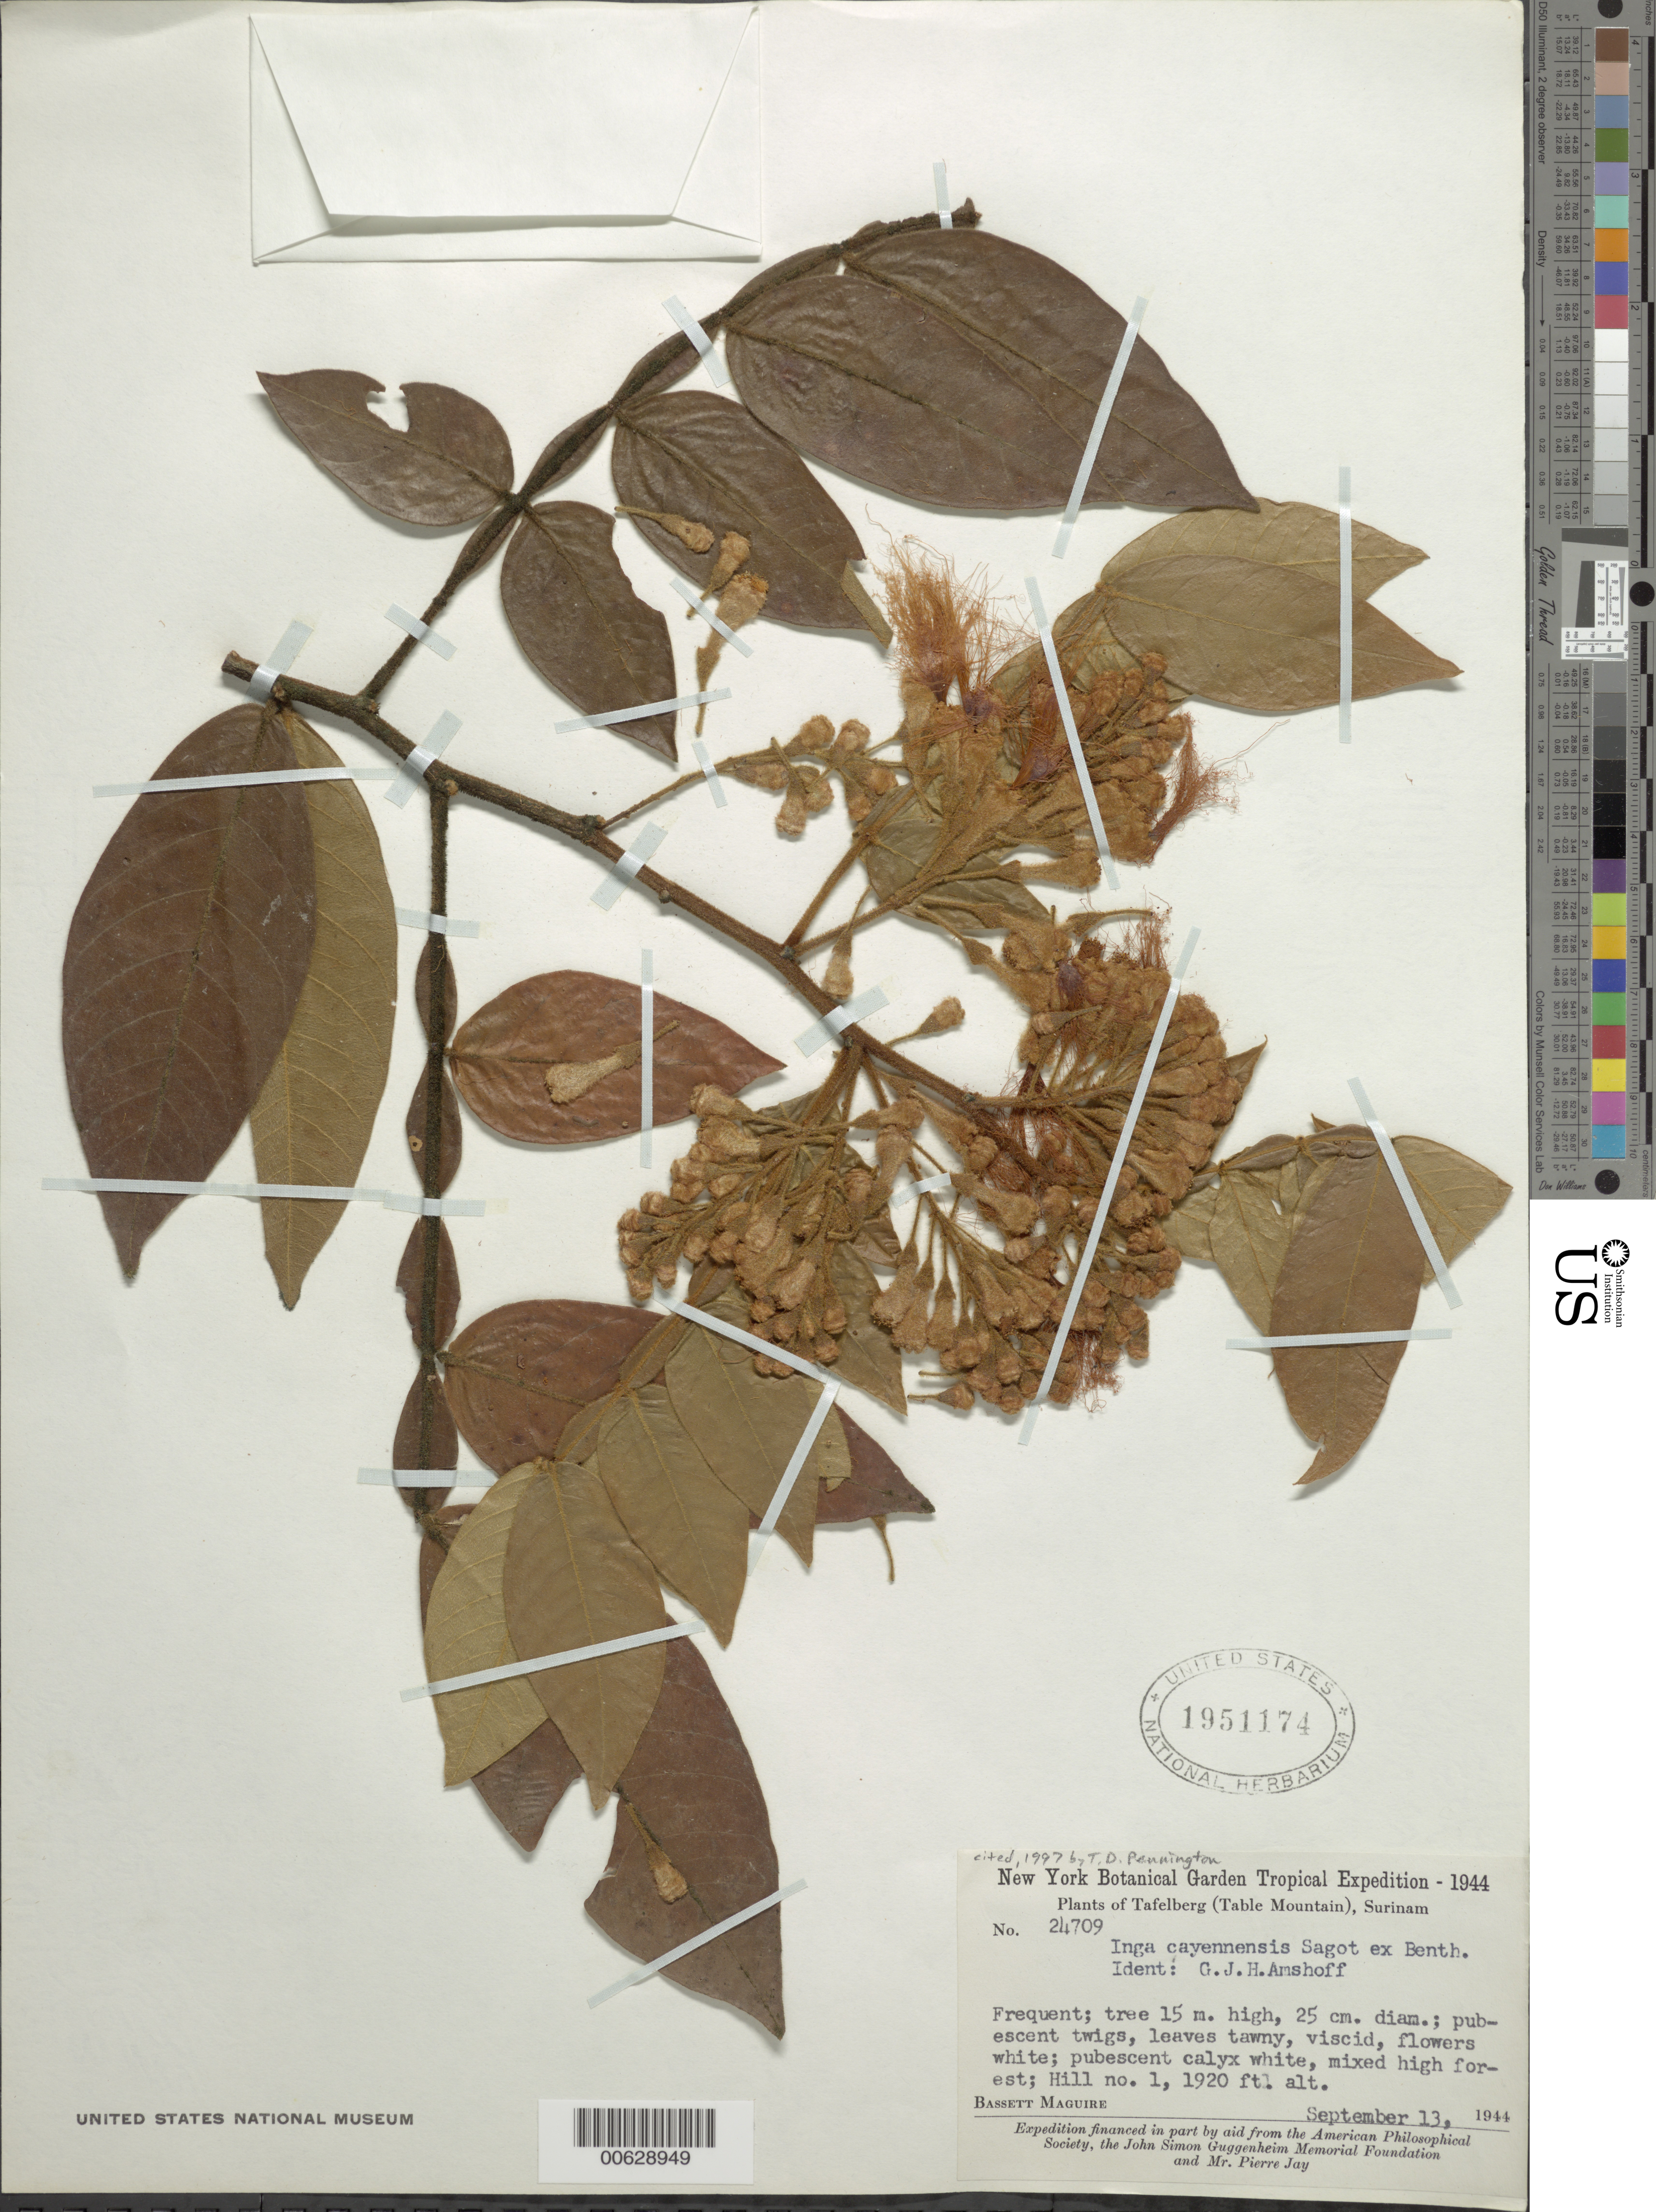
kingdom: Plantae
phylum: Tracheophyta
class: Magnoliopsida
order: Fabales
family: Fabaceae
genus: Inga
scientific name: Inga cayennensis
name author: Sagot ex Benth.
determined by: Amshoff, G. J. H.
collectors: B. Maguire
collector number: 24709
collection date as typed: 13-Sep-44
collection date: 1944-09-13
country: Suriname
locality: Tafelberg (Table Mountain), Hill no. 1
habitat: Mixed high forest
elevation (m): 585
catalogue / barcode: US 1951174